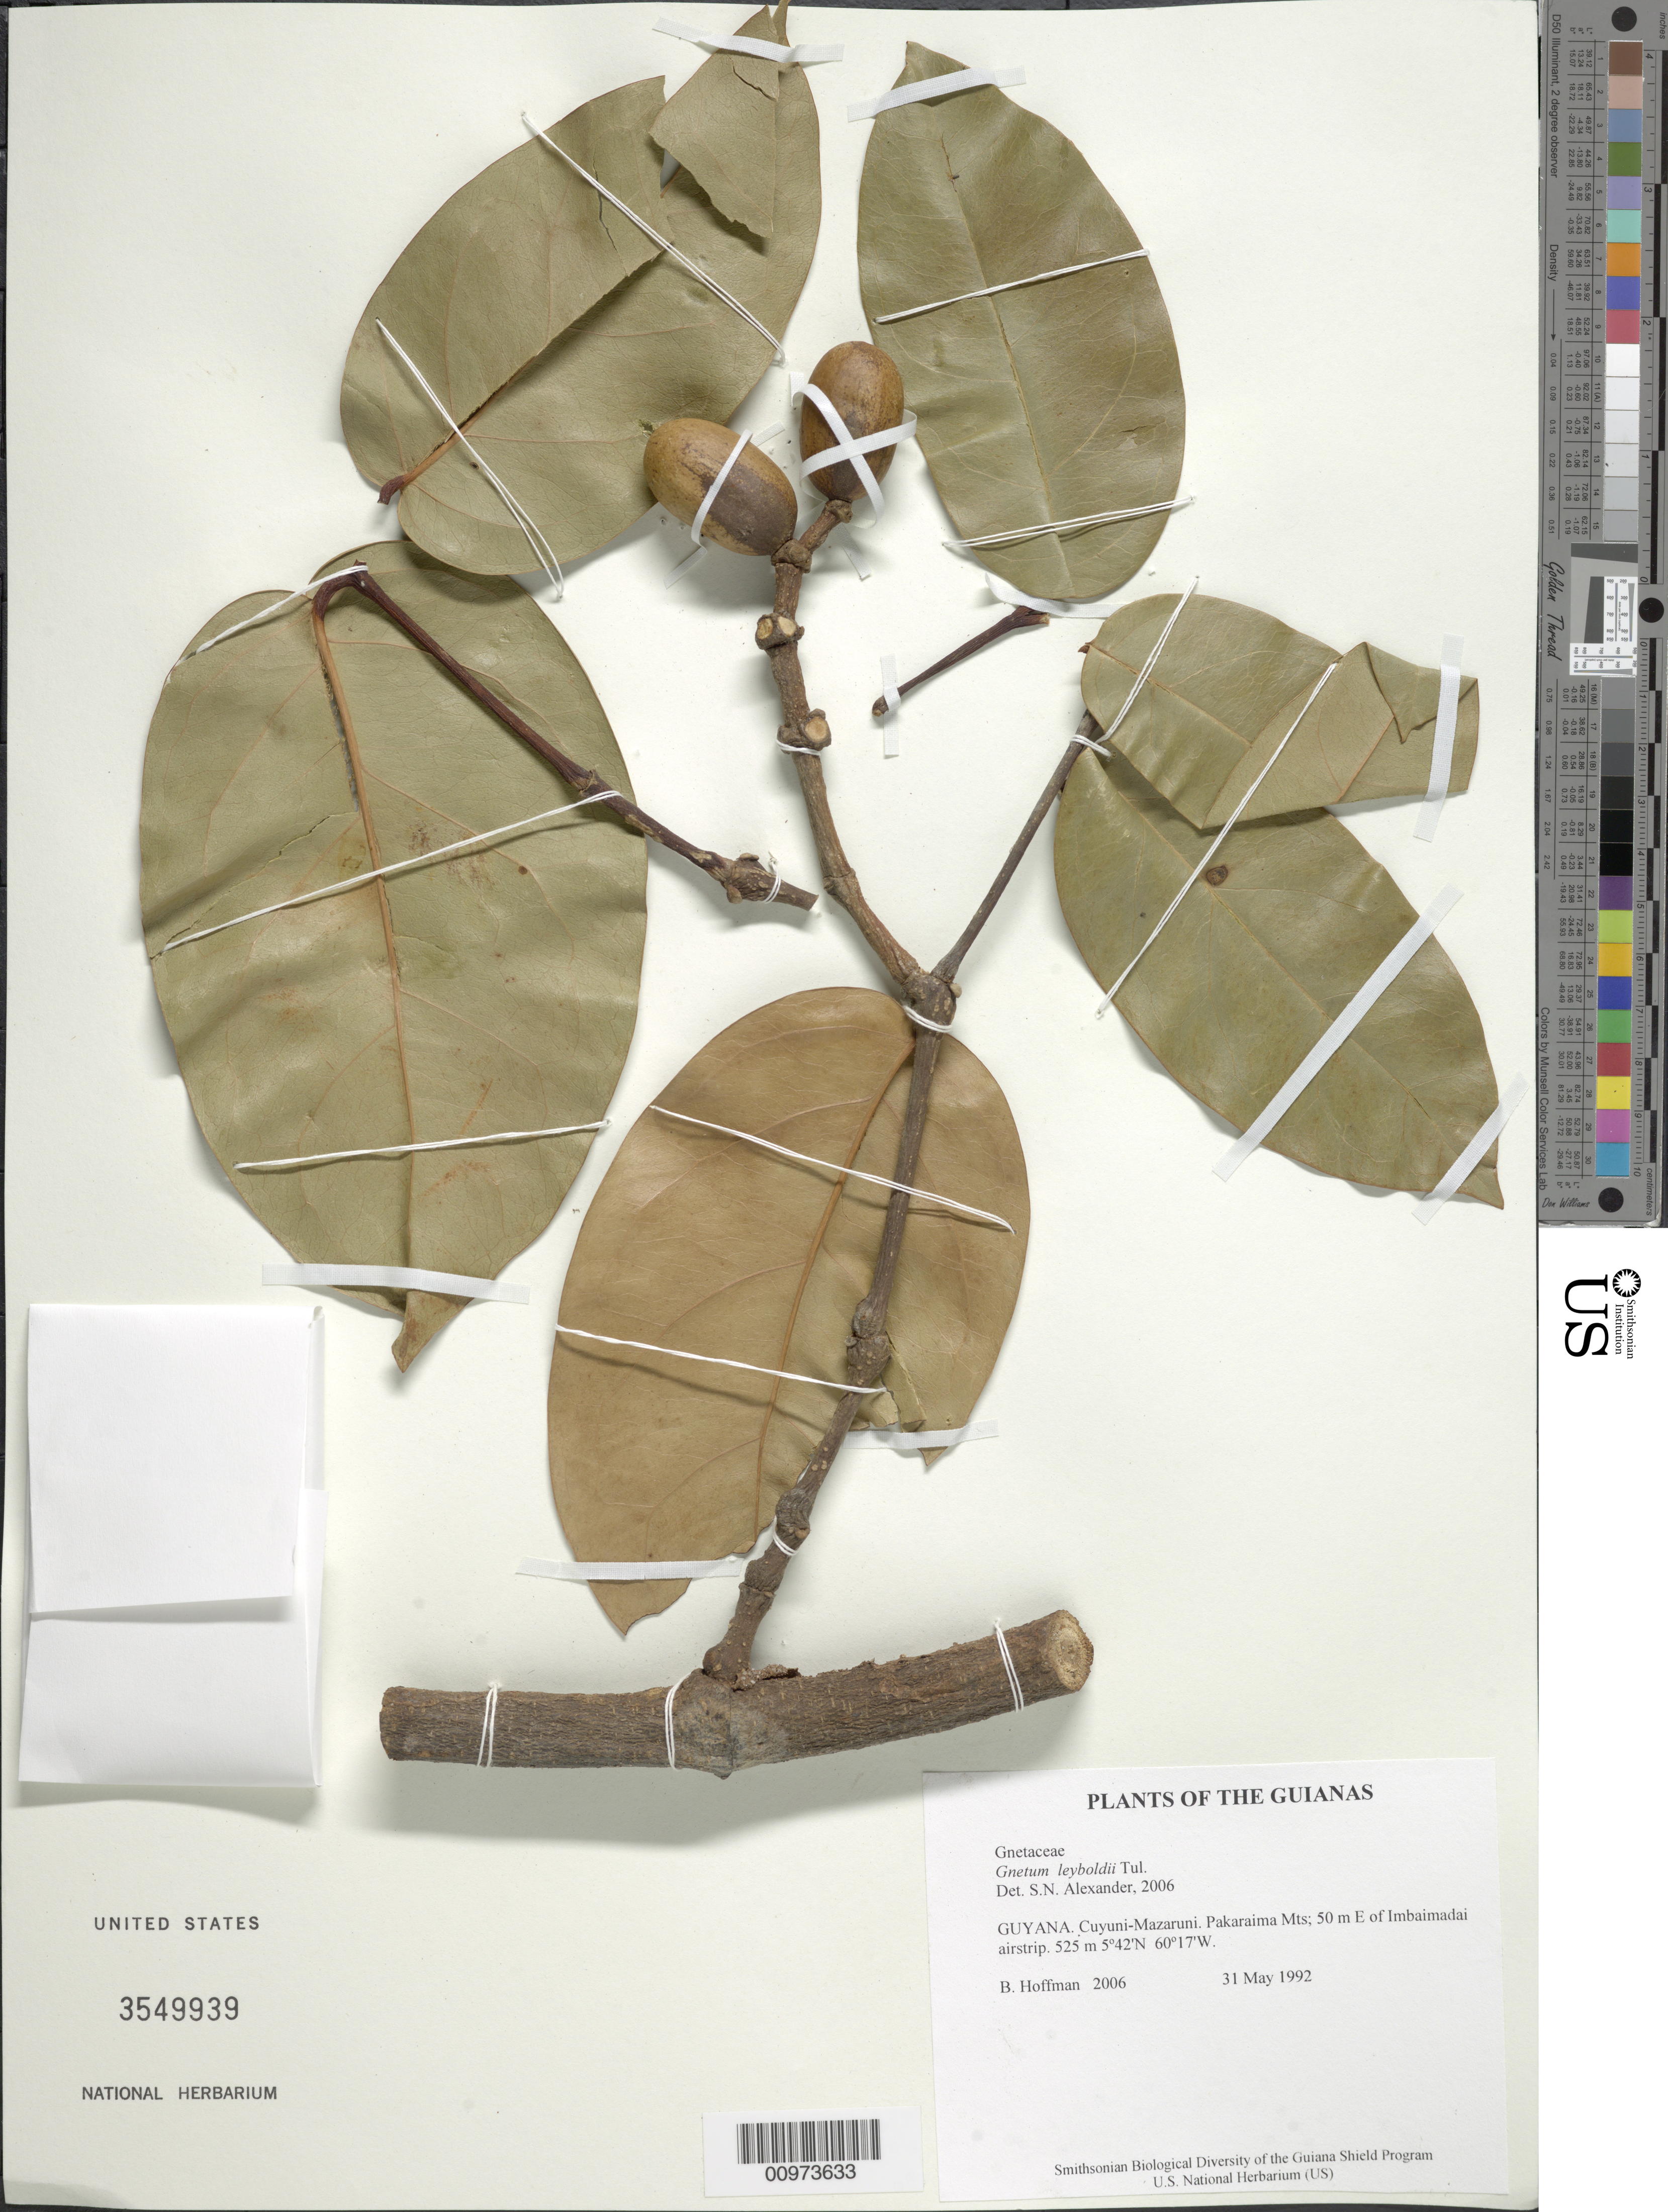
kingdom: Plantae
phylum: Tracheophyta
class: Gnetopsida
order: Gnetales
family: Gnetaceae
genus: Gnetum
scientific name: Gnetum leyboldii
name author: Tul.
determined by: Alexander, S. N.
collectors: B. Hoffman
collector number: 2006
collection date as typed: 31 May 1992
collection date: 1992-05-31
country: Guyana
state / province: Cuyuni-Mazaruni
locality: Pakaraima Mts; 50 m E of Imbaimadai airstrip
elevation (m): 525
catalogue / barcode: US 3549939